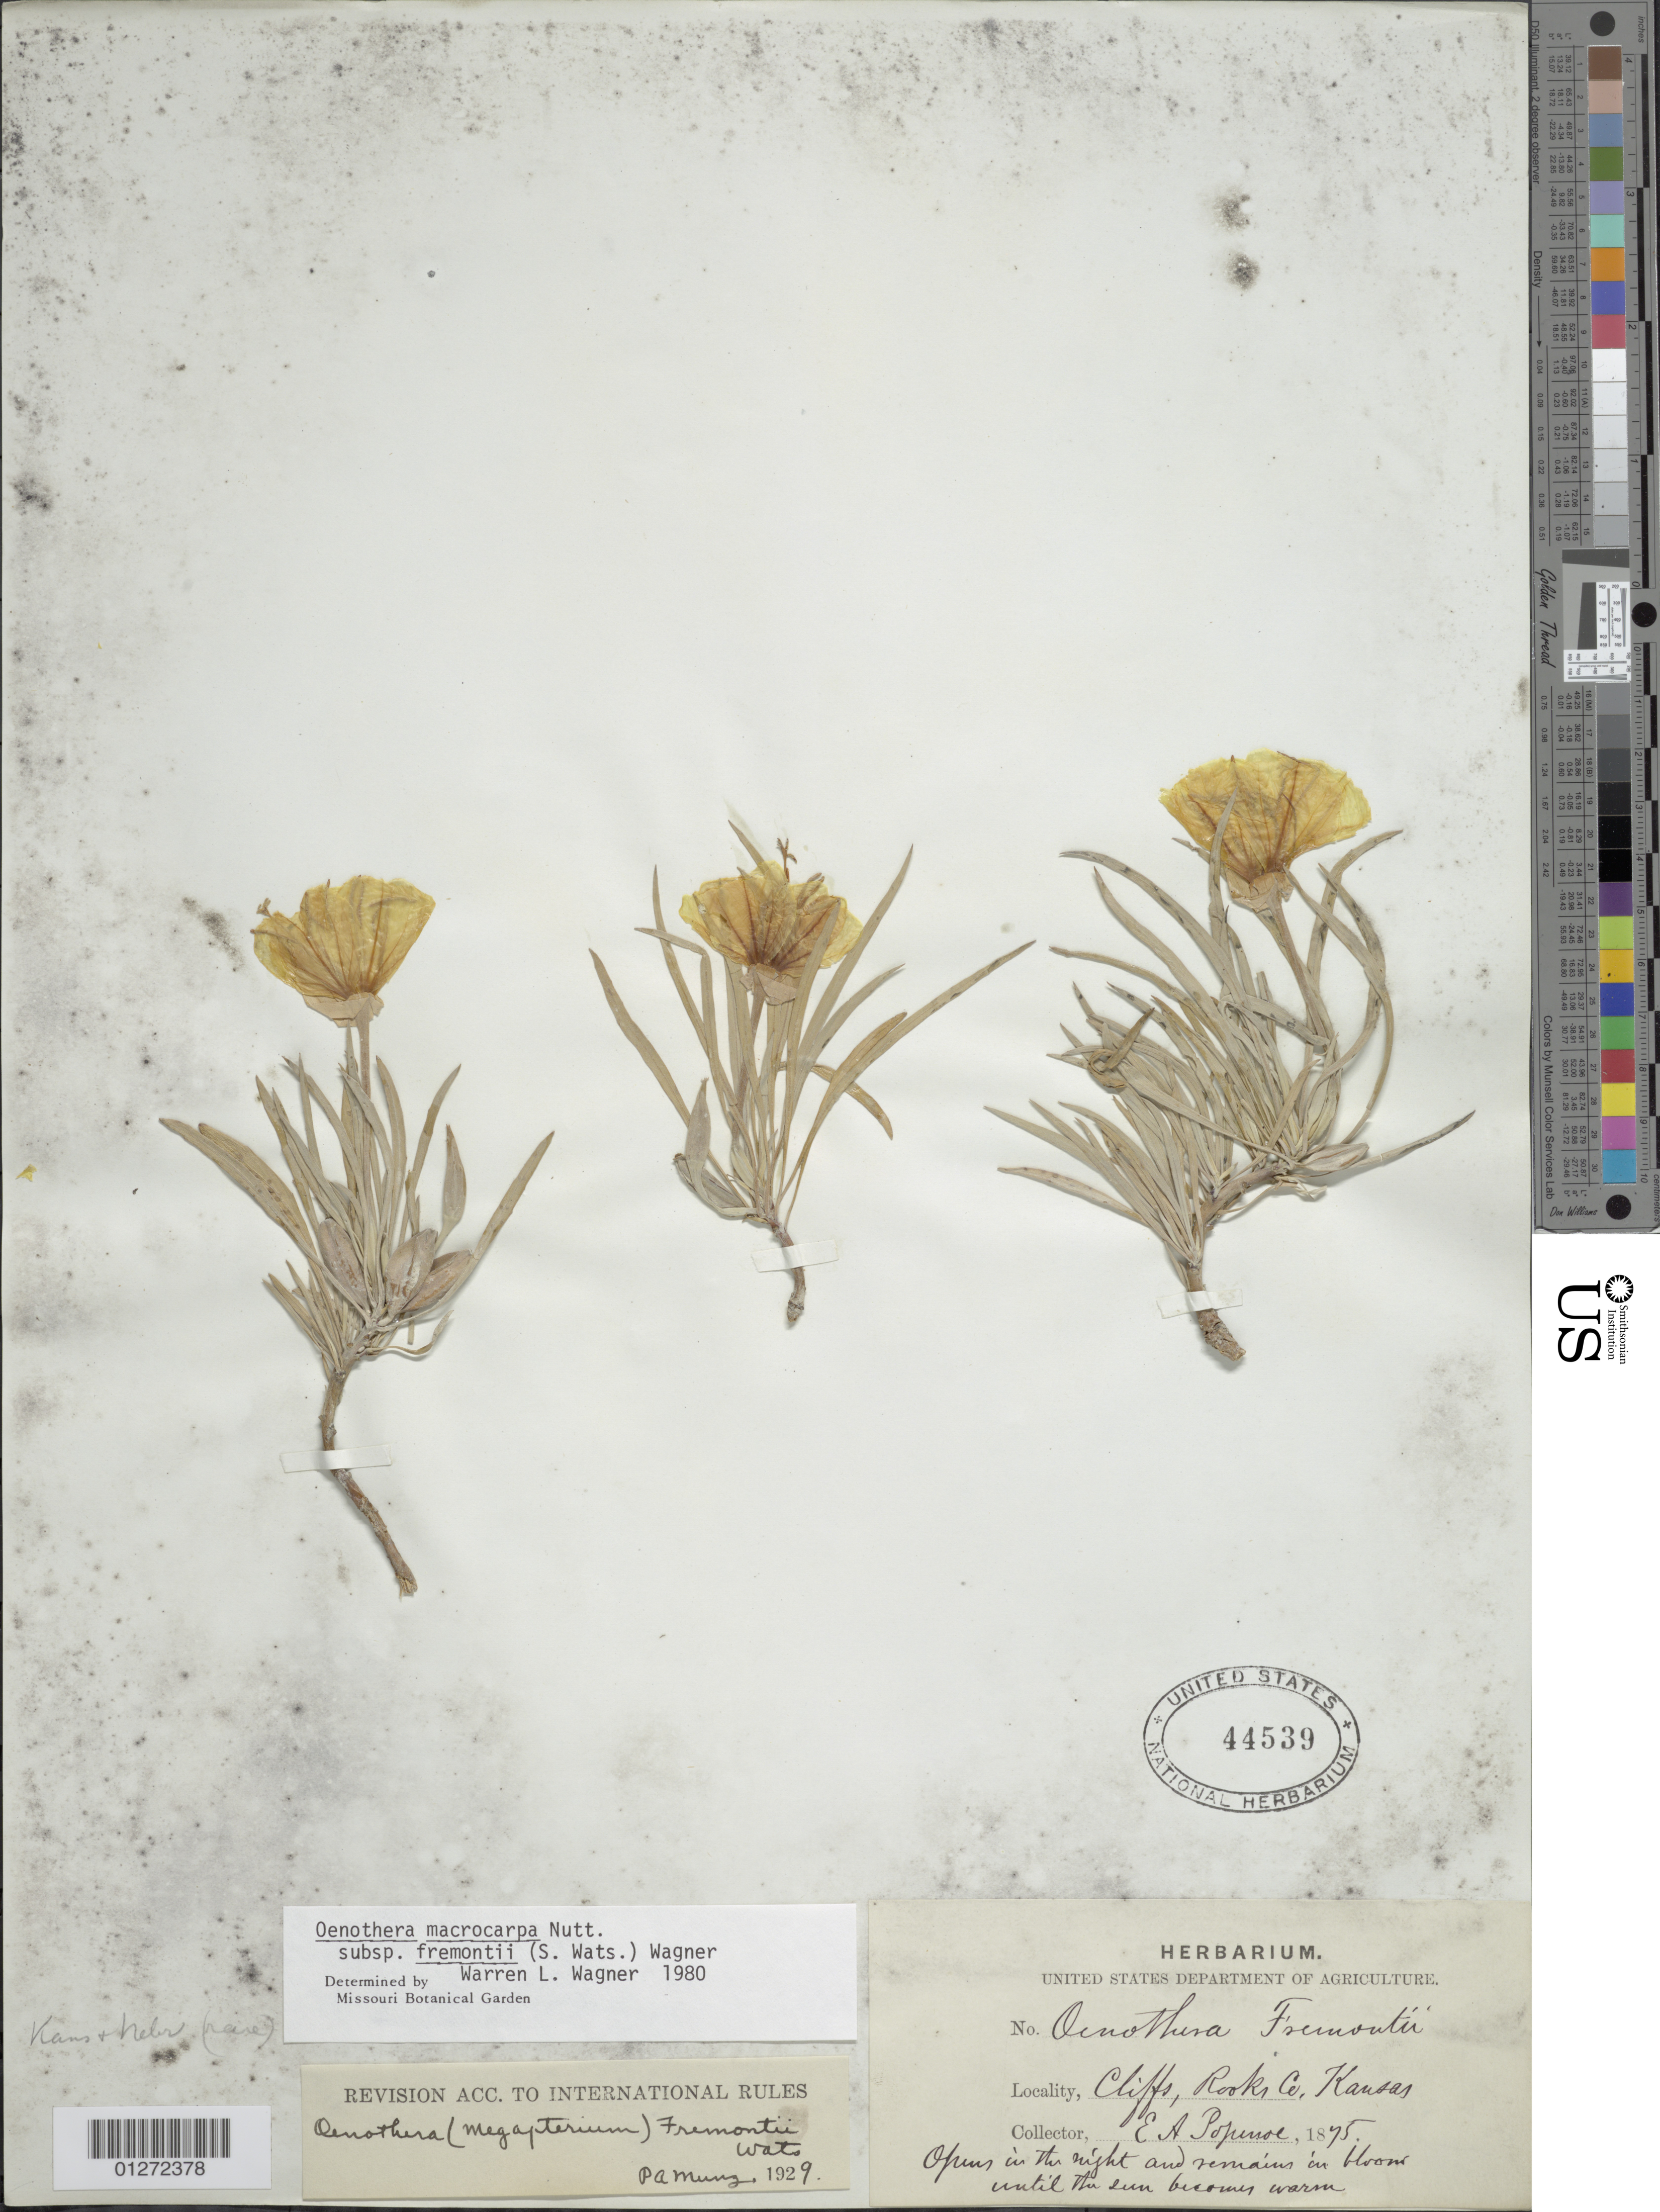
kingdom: Plantae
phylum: Tracheophyta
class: Magnoliopsida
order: Myrtales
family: Onagraceae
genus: Oenothera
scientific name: Oenothera macrocarpa subsp. fremontii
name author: (S. Watson) W.L. Wagner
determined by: Wagner, W. L., (BOT), Smithsonian Institution - National Museum of Natural History (UNITED STATES)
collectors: E. A. Popenoe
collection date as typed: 1875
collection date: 1875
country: United States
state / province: Kansas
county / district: Rooks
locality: Cliffs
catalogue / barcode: US 44539